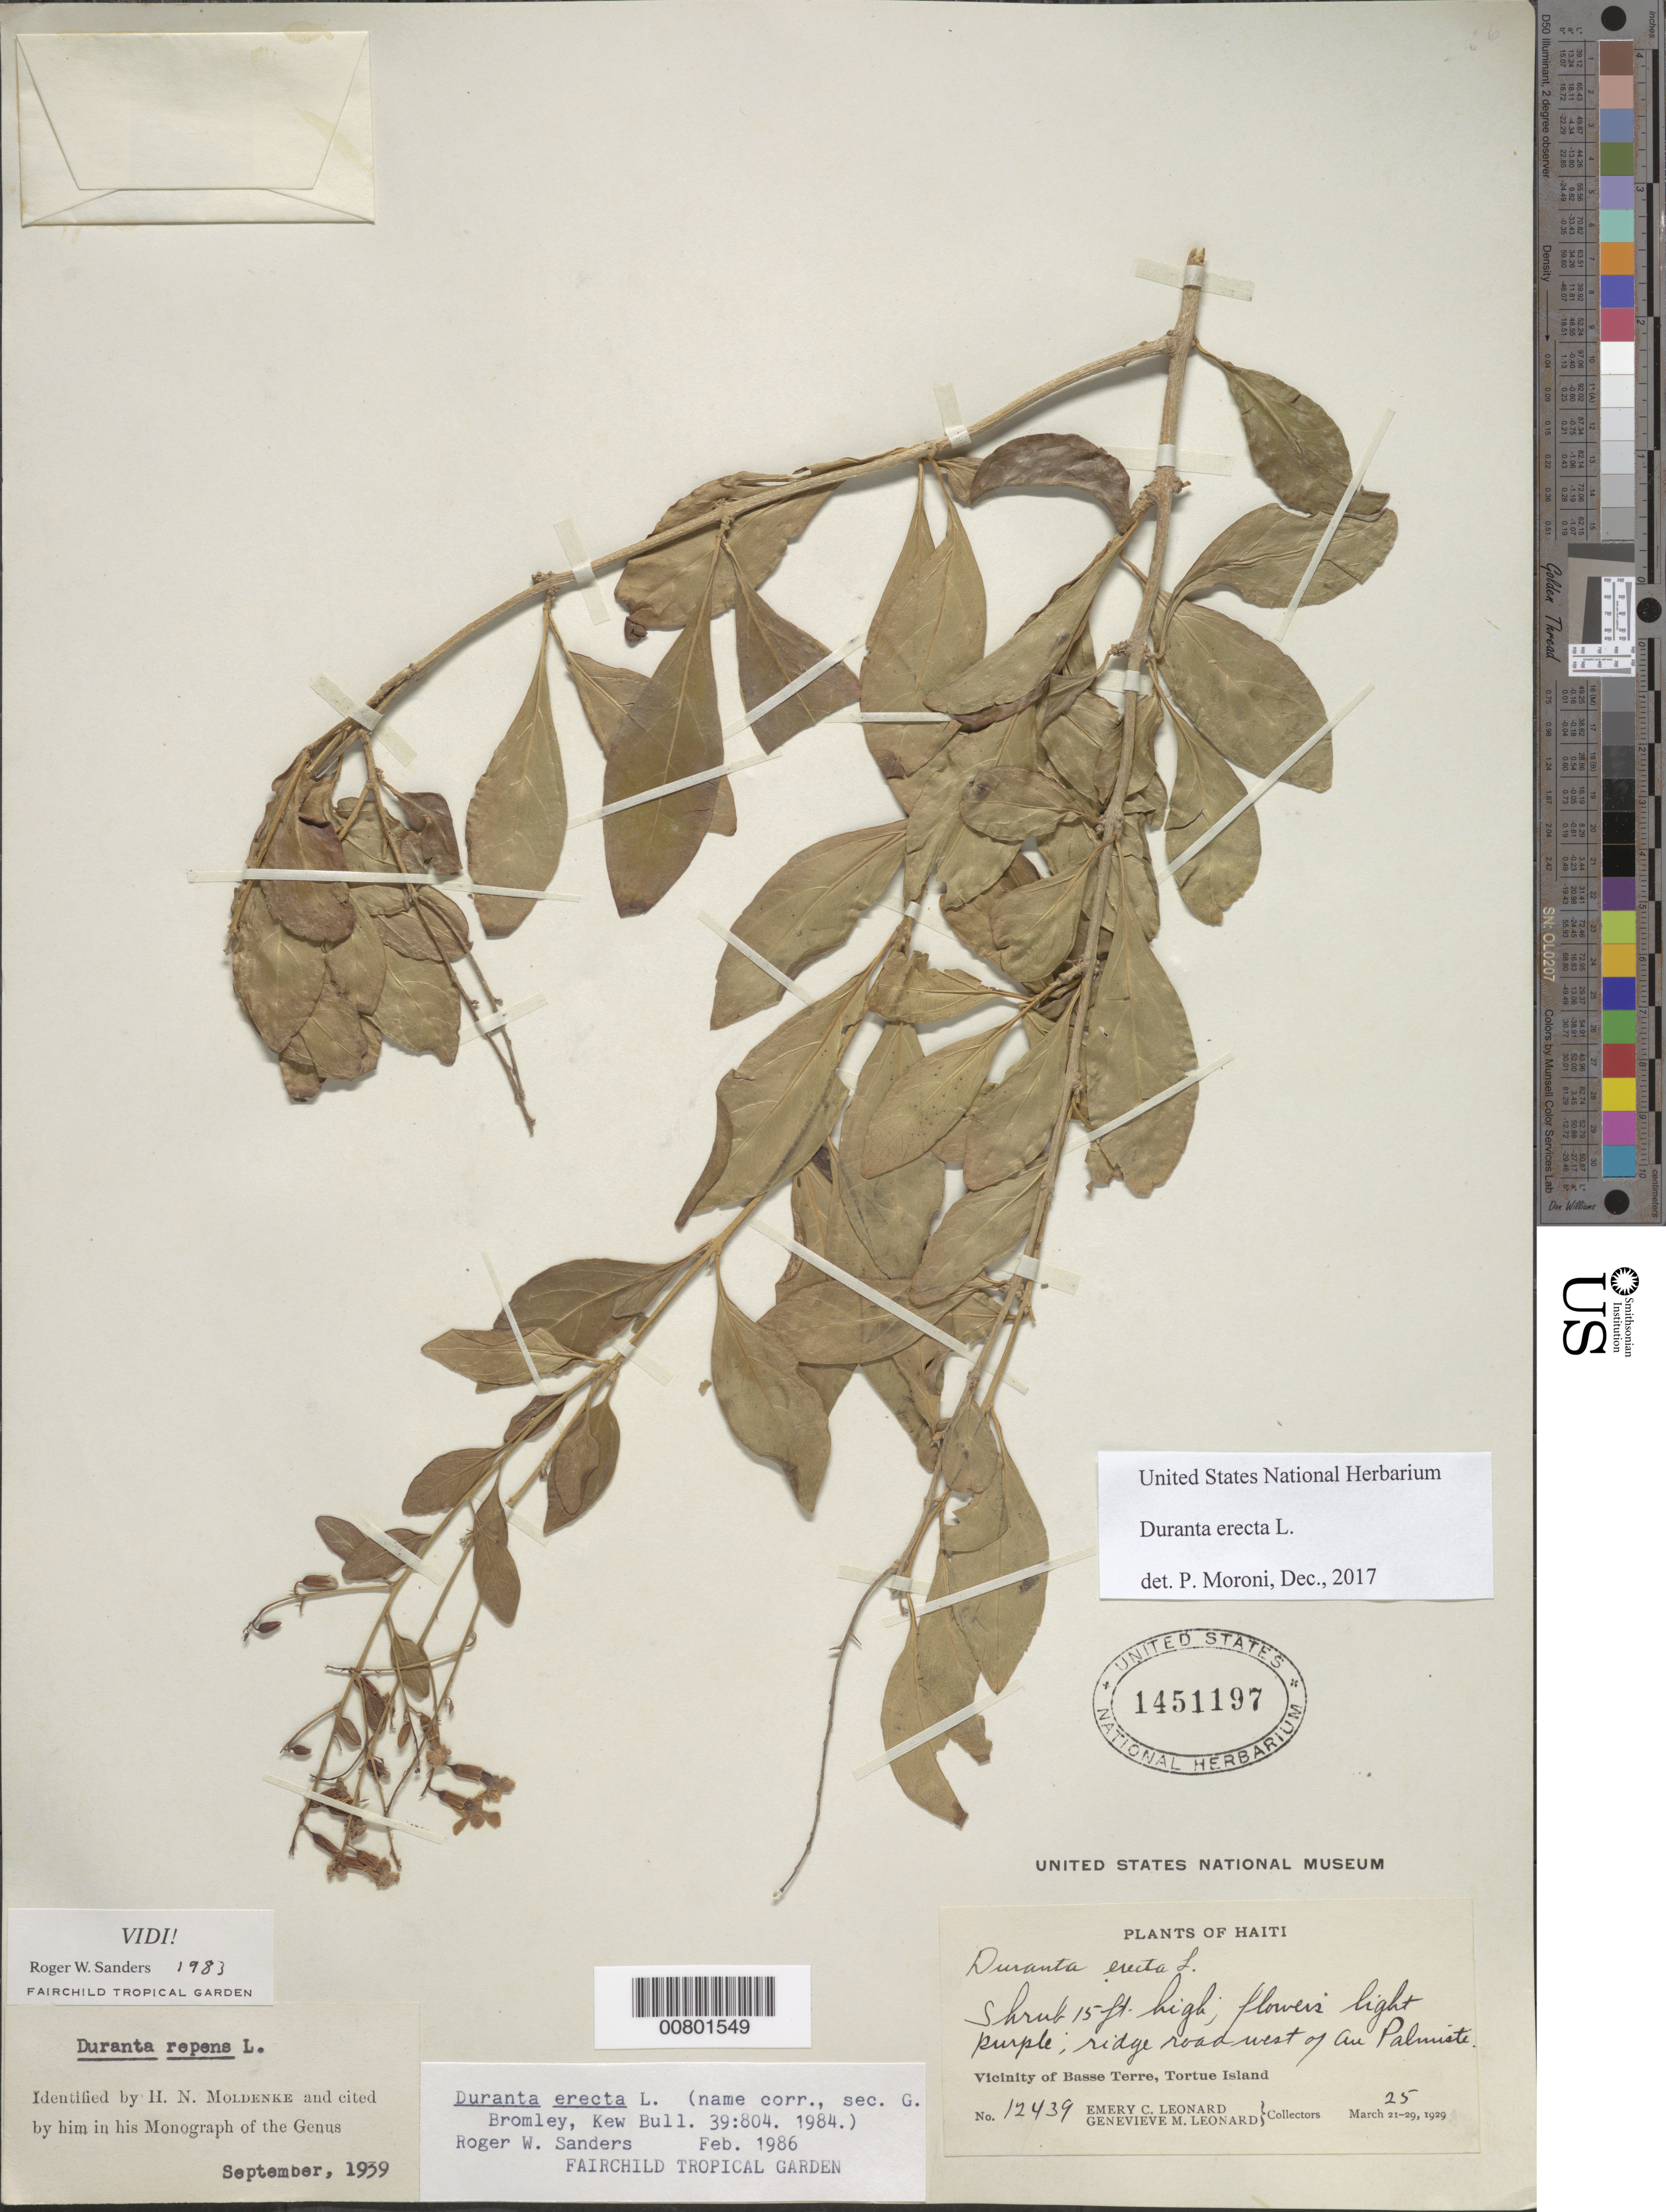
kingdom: Plantae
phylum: Tracheophyta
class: Magnoliopsida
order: Lamiales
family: Verbenaceae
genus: Duranta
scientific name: Duranta erecta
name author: L.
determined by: Sanders, R. W.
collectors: E. C. Leonard & G. M. Leonard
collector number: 12439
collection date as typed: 25 Mar 1929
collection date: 1929-03-25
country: Haiti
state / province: Nord-Ouest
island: Île de la Tortue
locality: Vicinity of Basse Terre, ridge road W of Au Palmiste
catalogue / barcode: US 1451197